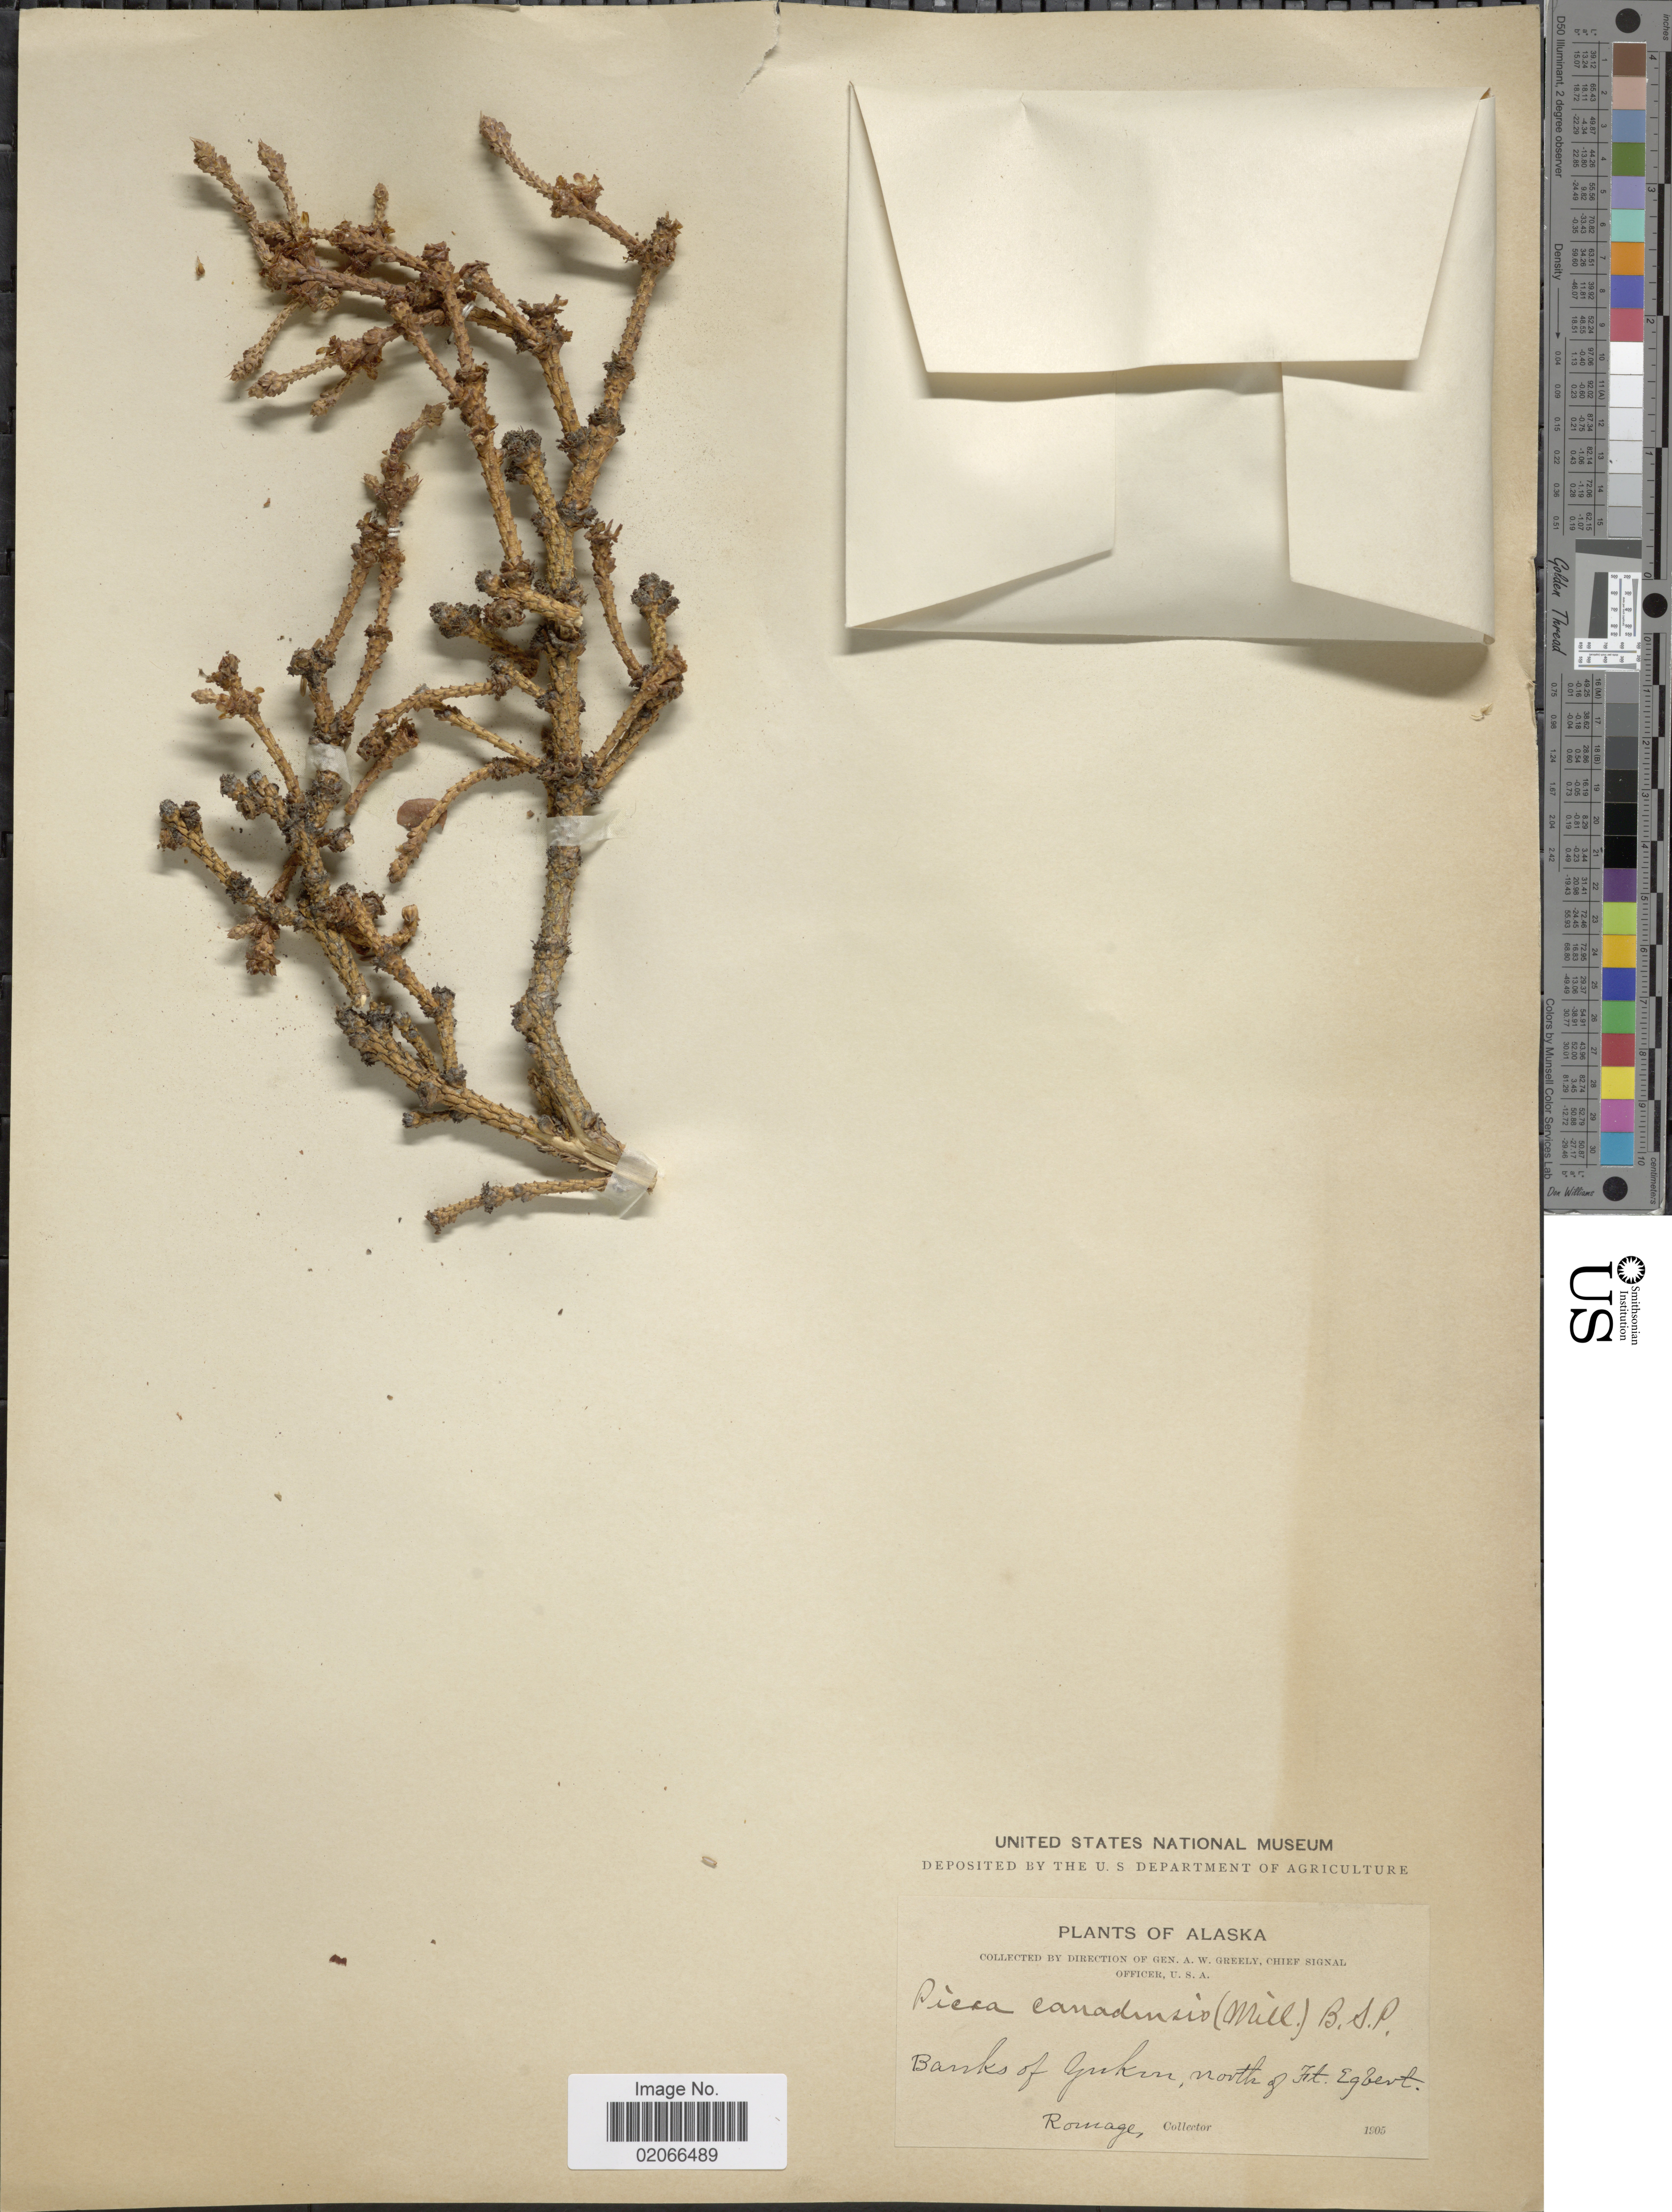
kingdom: Plantae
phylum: Tracheophyta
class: Pinopsida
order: Pinales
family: Pinaceae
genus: Picea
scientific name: Picea glauca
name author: (Moench) Voss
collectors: Romage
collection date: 1905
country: United States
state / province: Alaska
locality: Banks of Yukun, north of Ft. Egbert